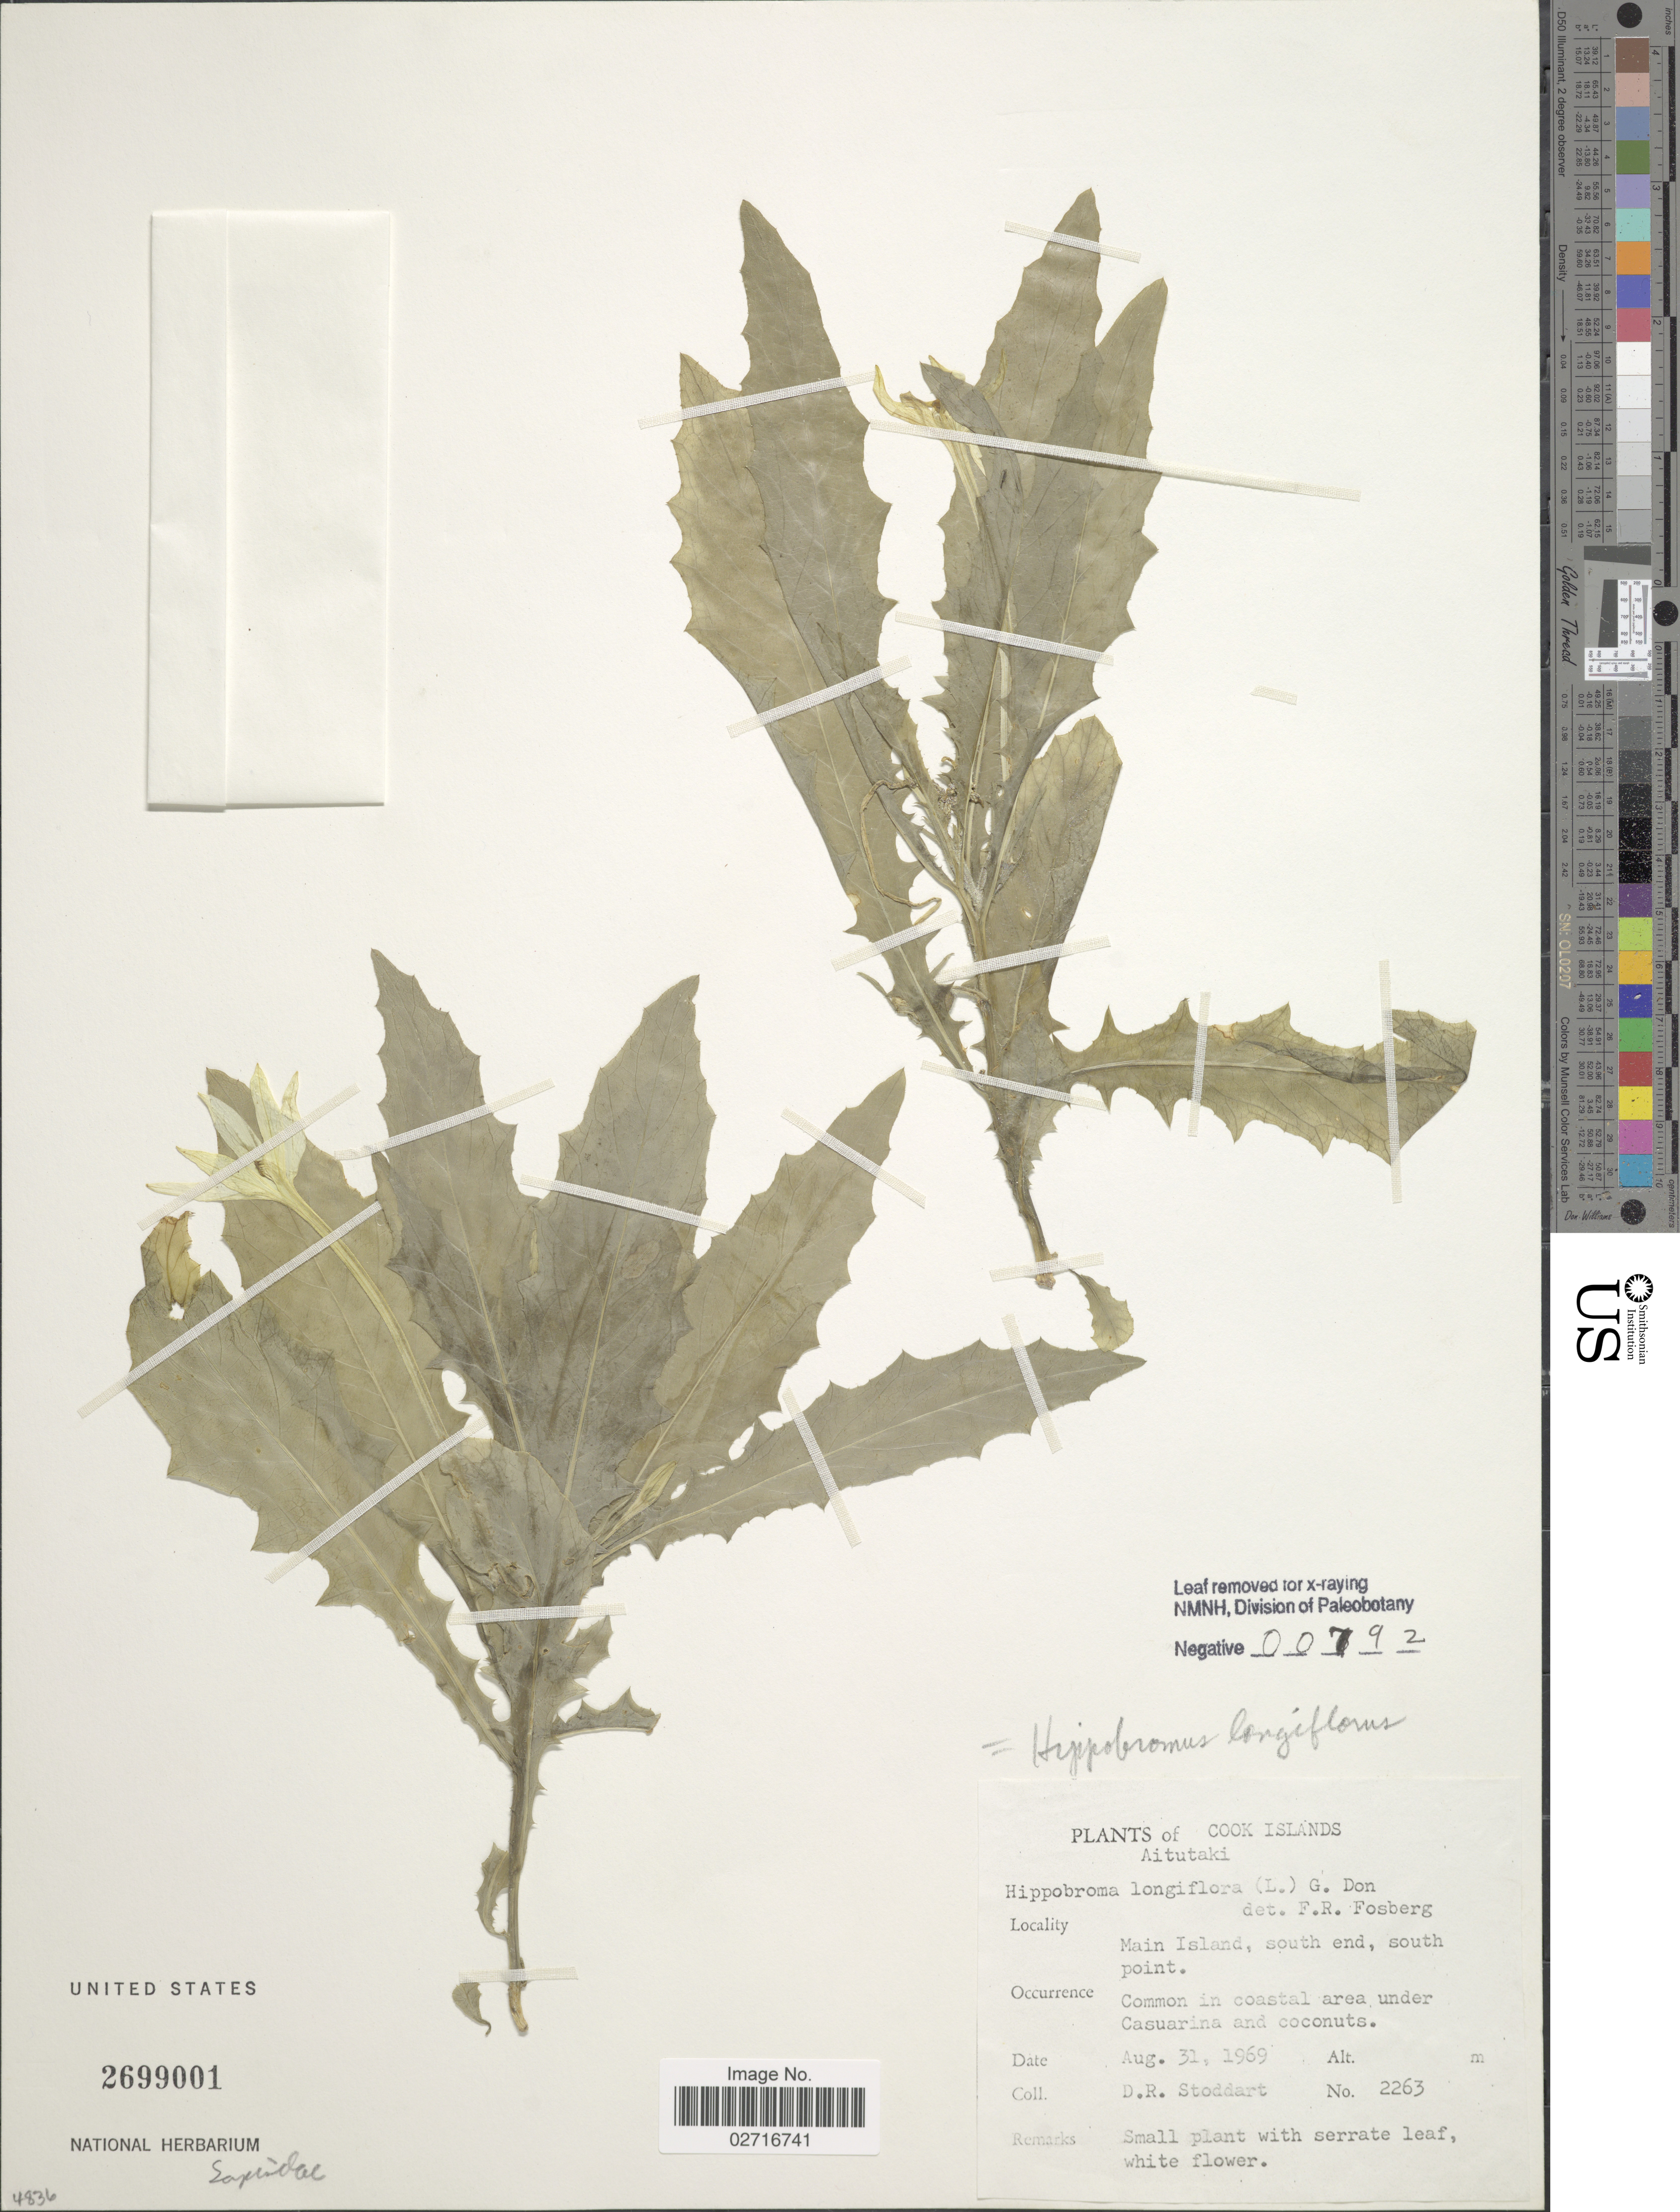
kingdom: Plantae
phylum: Tracheophyta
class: Magnoliopsida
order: Asterales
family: Campanulaceae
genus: Hippobroma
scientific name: Hippobroma longiflora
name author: (L.) G. Don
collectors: D. R. Stoddart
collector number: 2263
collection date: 1969-08-31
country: Cook Islands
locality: Aitutaki, Main Island, south end, south point, common in coastal area.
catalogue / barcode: US 2699001